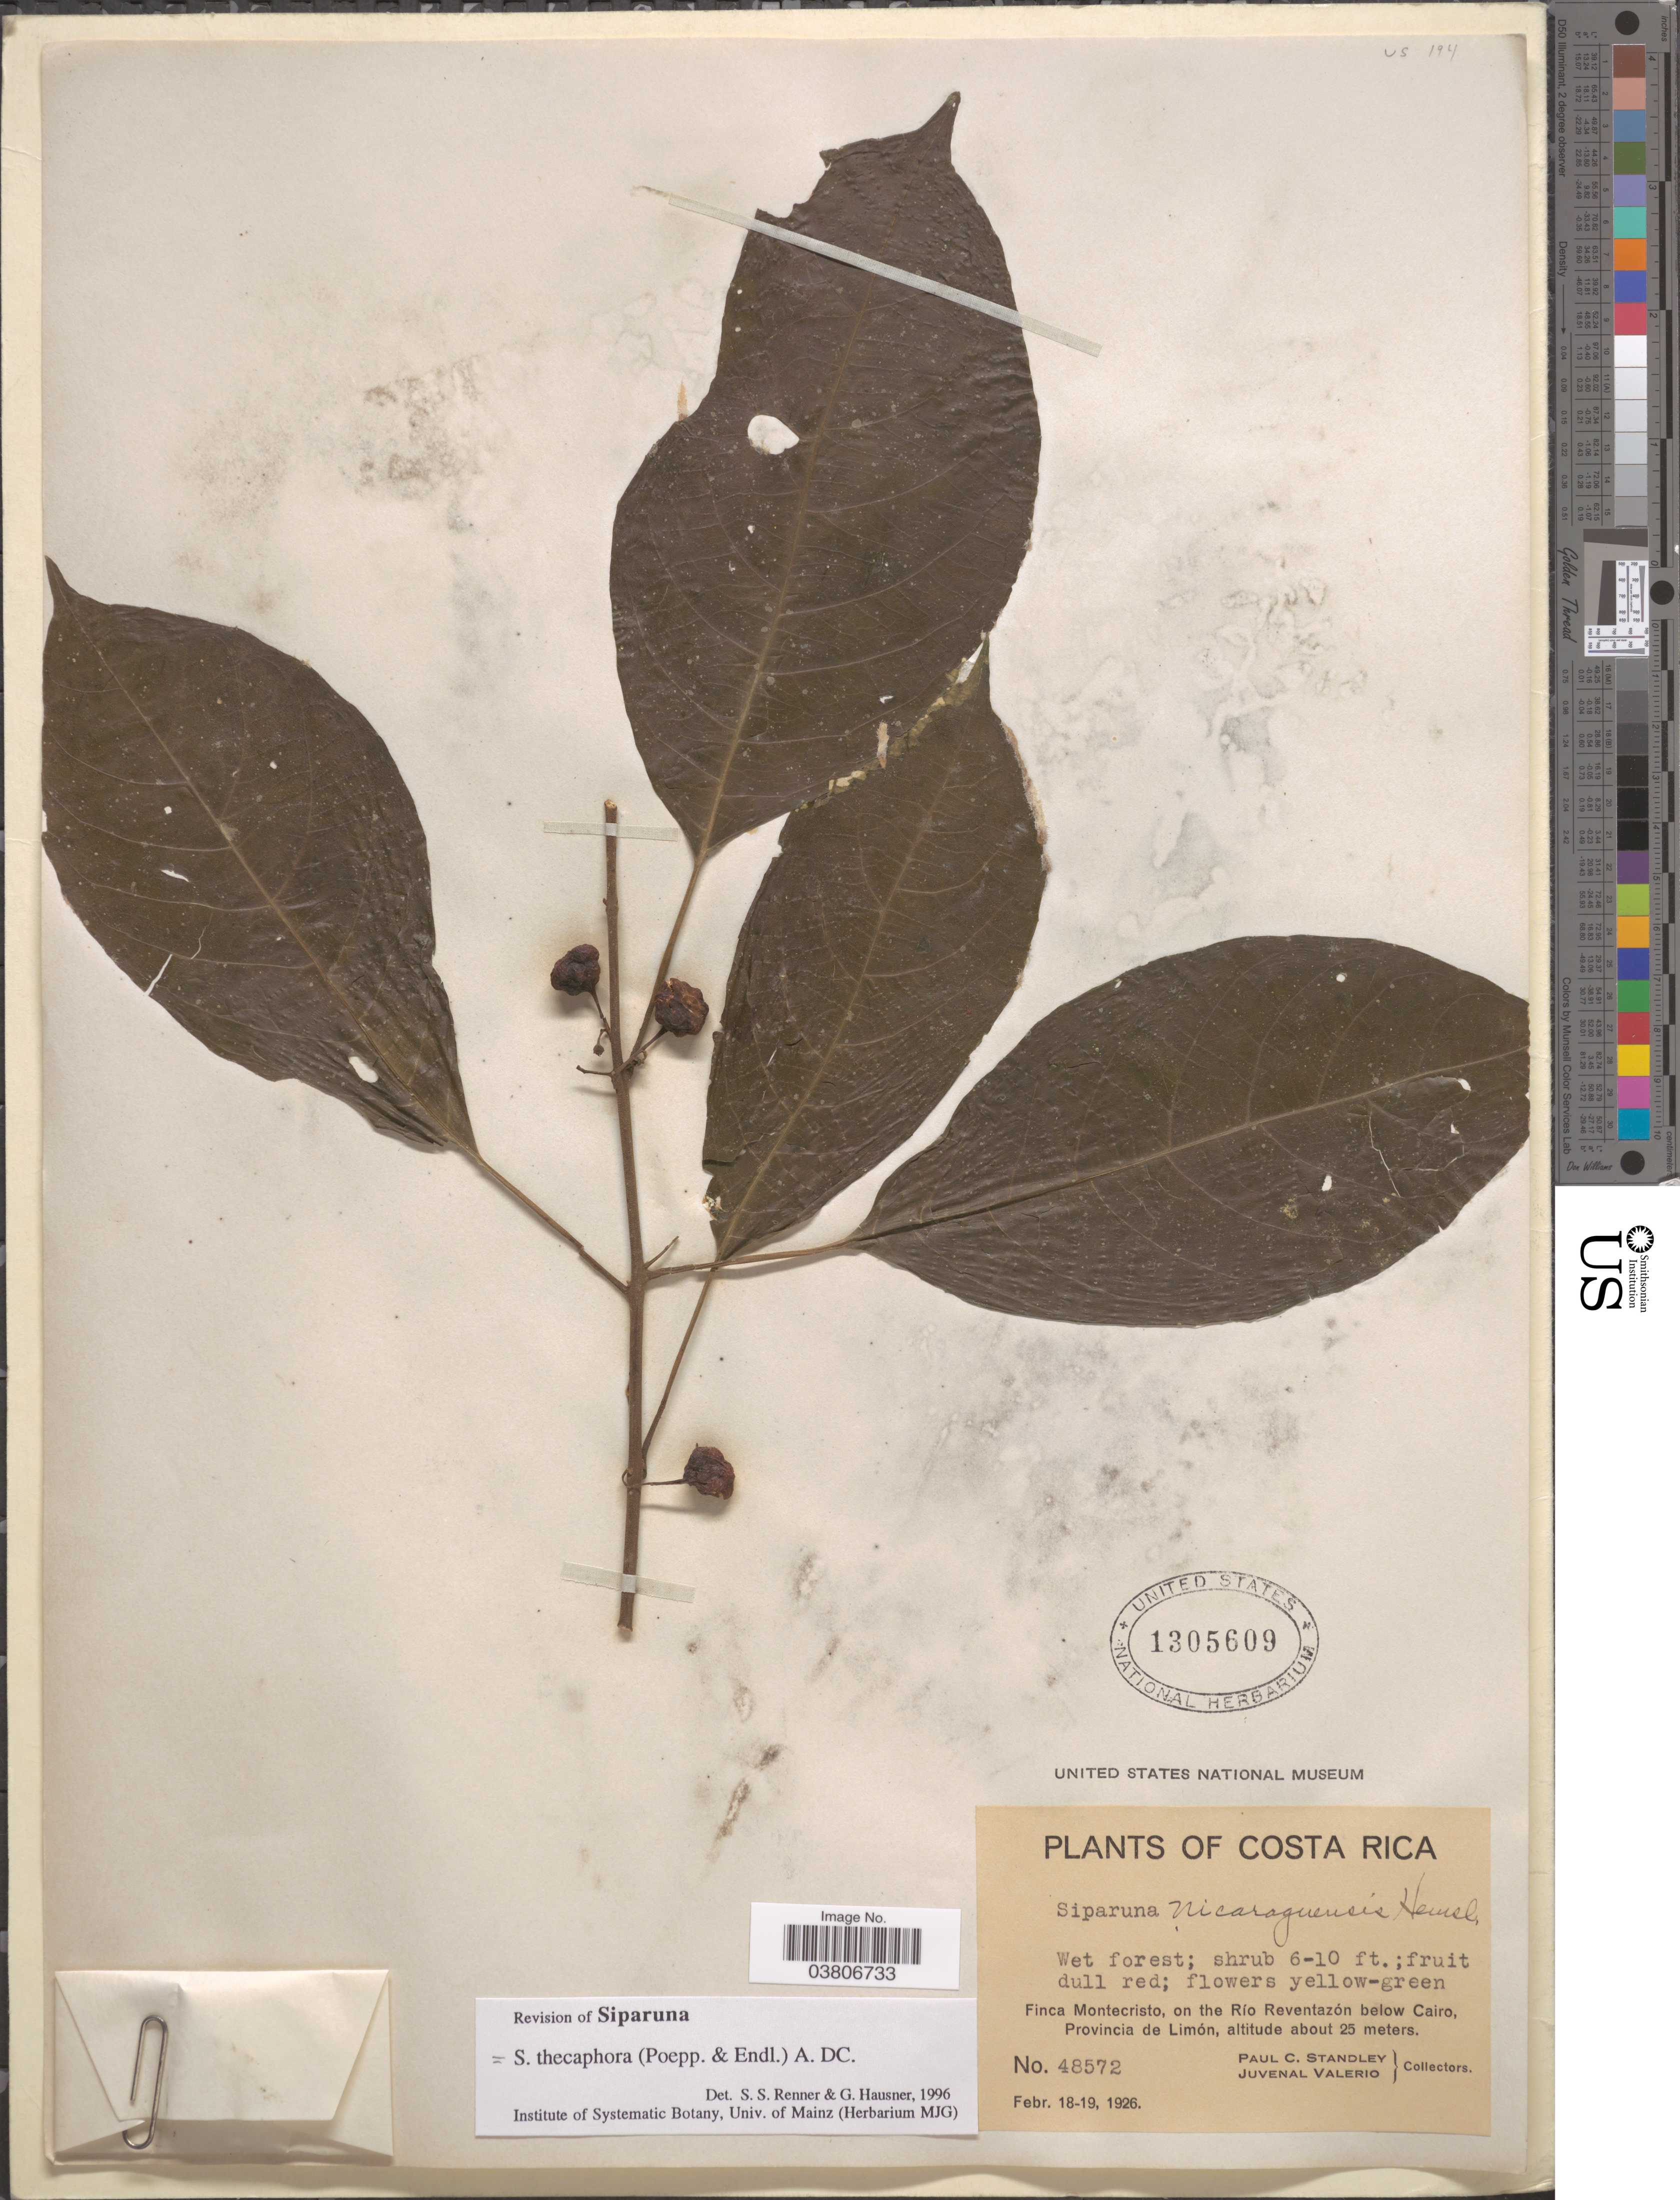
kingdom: Plantae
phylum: Tracheophyta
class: Magnoliopsida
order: Laurales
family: Siparunaceae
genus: Siparuna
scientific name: Siparuna thecaphora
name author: (Poepp. & Endl.) A. DC.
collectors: P. C. Standley & J. Valerio R.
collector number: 48572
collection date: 1926-02-18/1926-02-19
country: Costa Rica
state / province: Limón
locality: Finca Montecristo, on the Río Reventazón below Cairo.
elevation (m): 25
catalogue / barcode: US 1305609